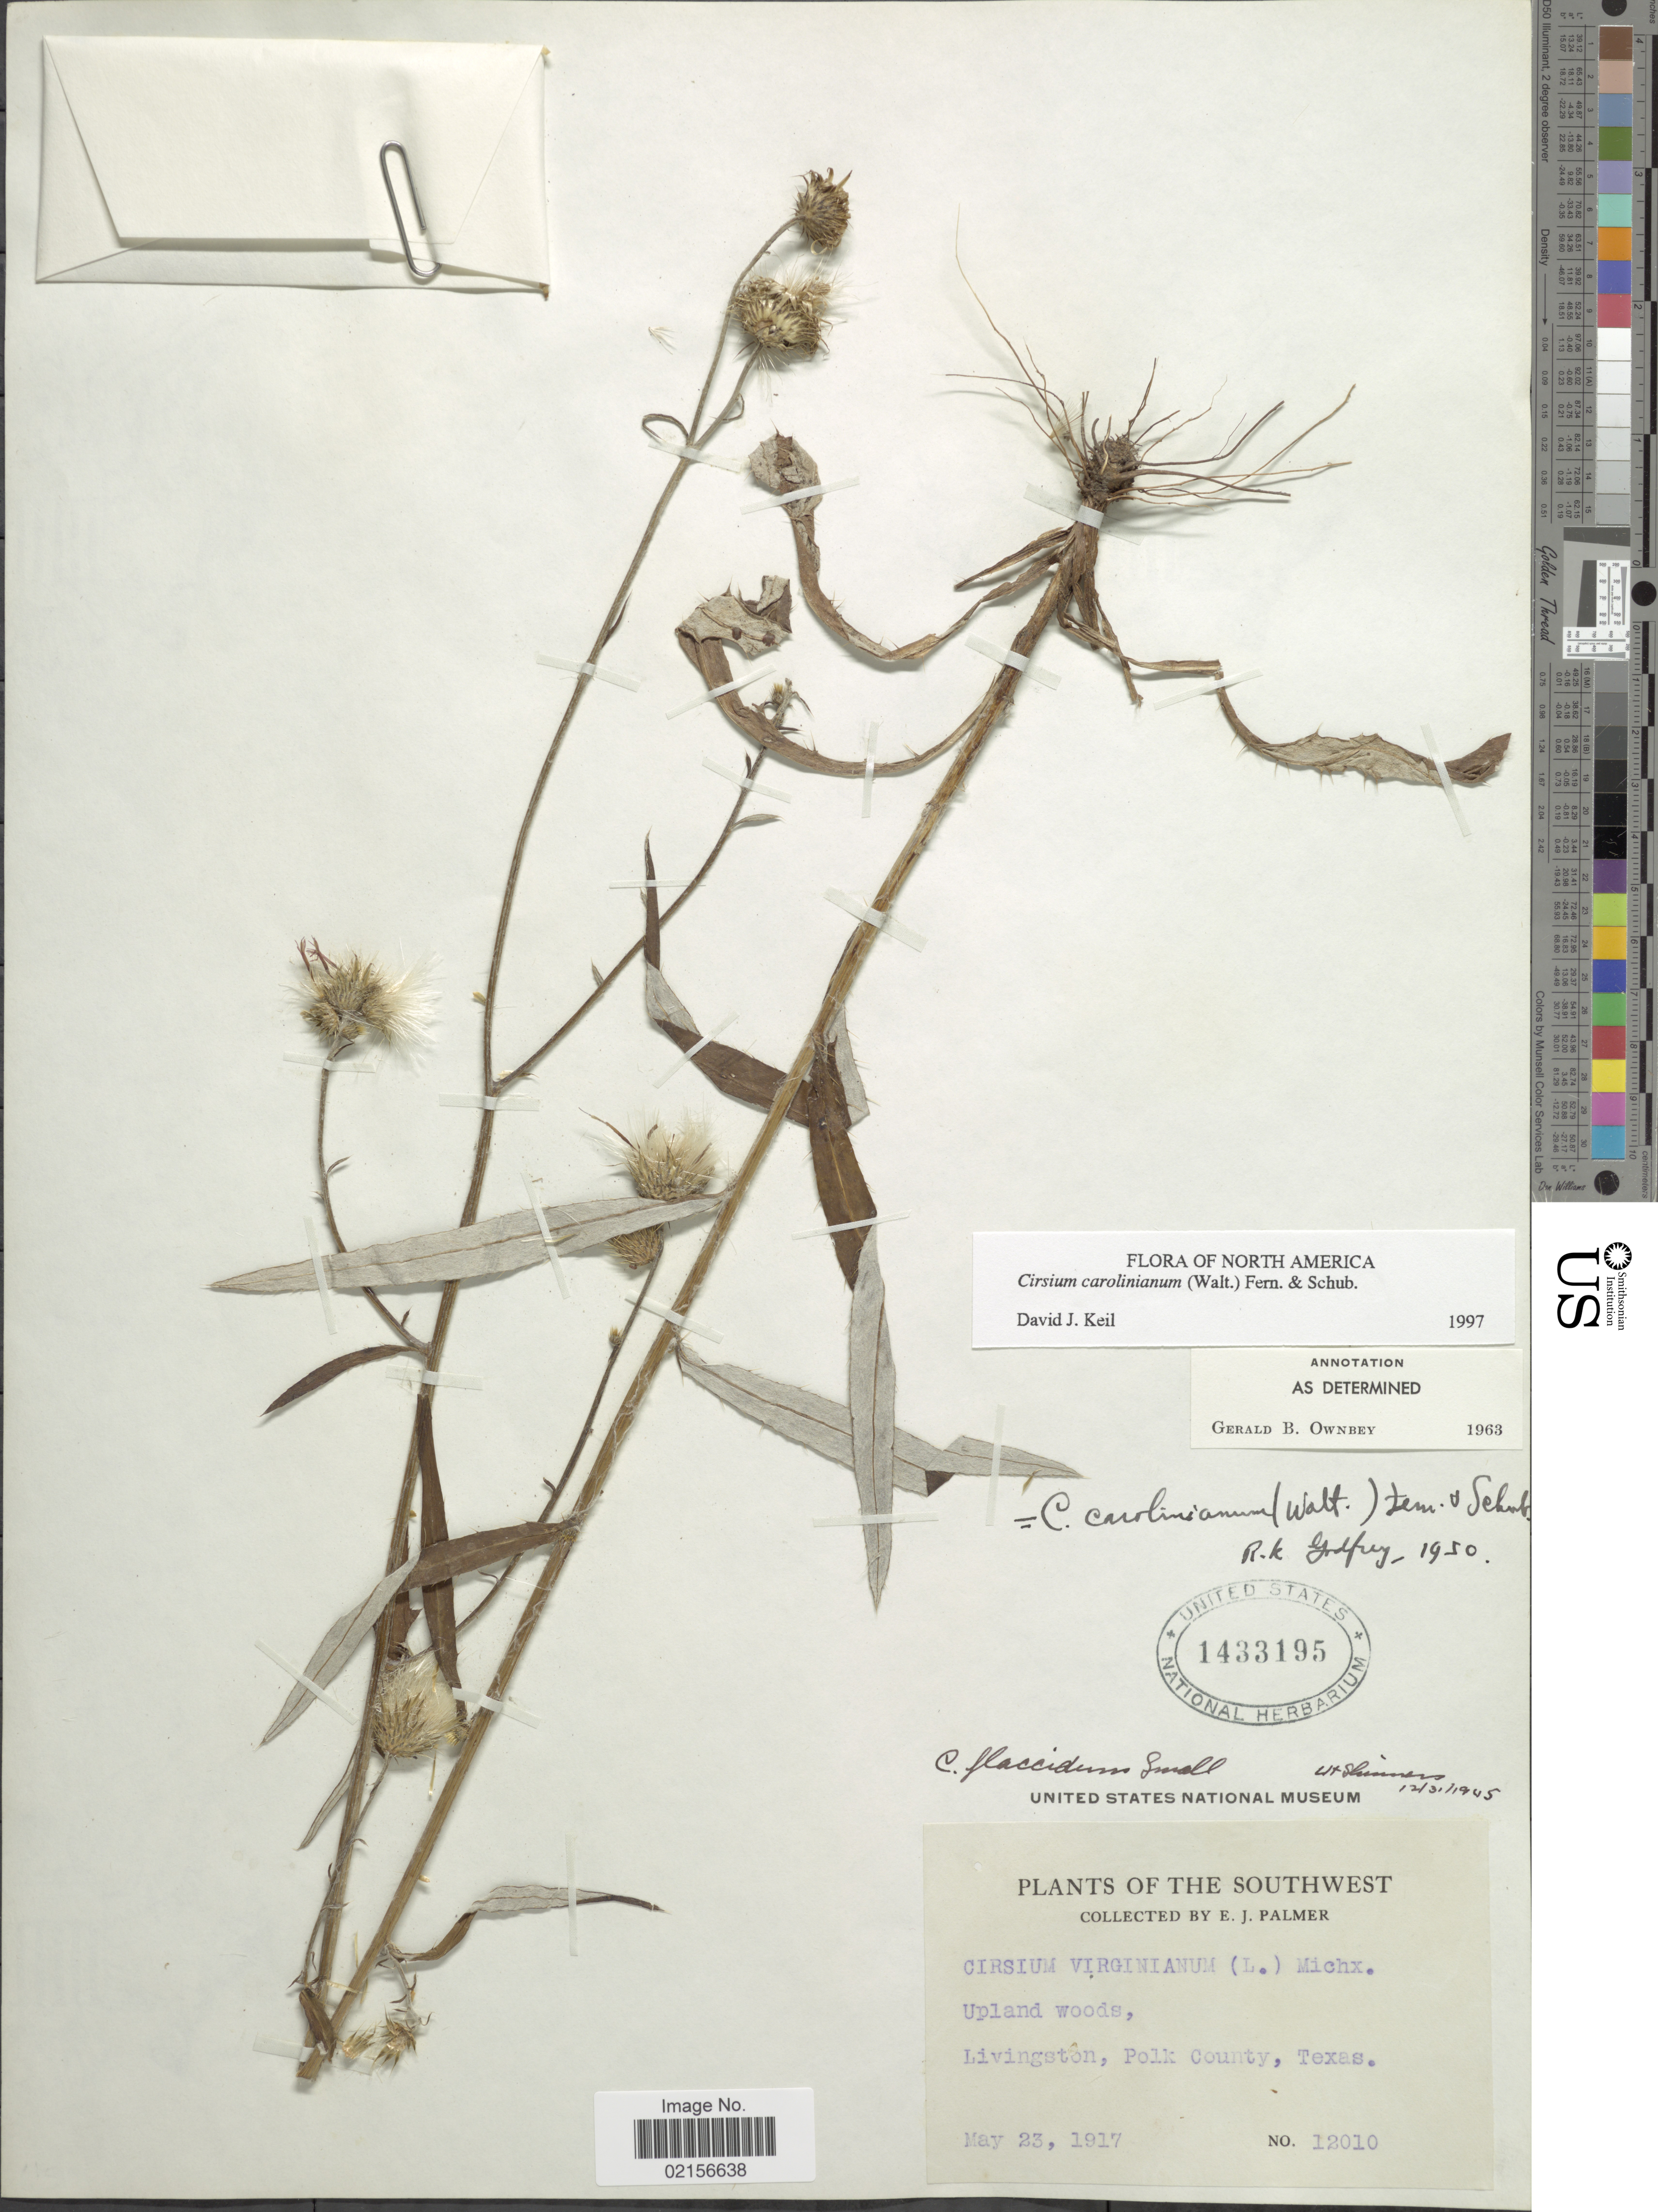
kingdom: Plantae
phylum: Tracheophyta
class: Magnoliopsida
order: Asterales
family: Asteraceae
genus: Cirsium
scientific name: Cirsium carolinianum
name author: (Walter) Fernald & Schub.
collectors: E. J. Palmer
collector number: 12010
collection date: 1917-05-23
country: United States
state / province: Texas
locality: The Southwest, Upland woods, Livingstone, Polk County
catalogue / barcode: US 1433195